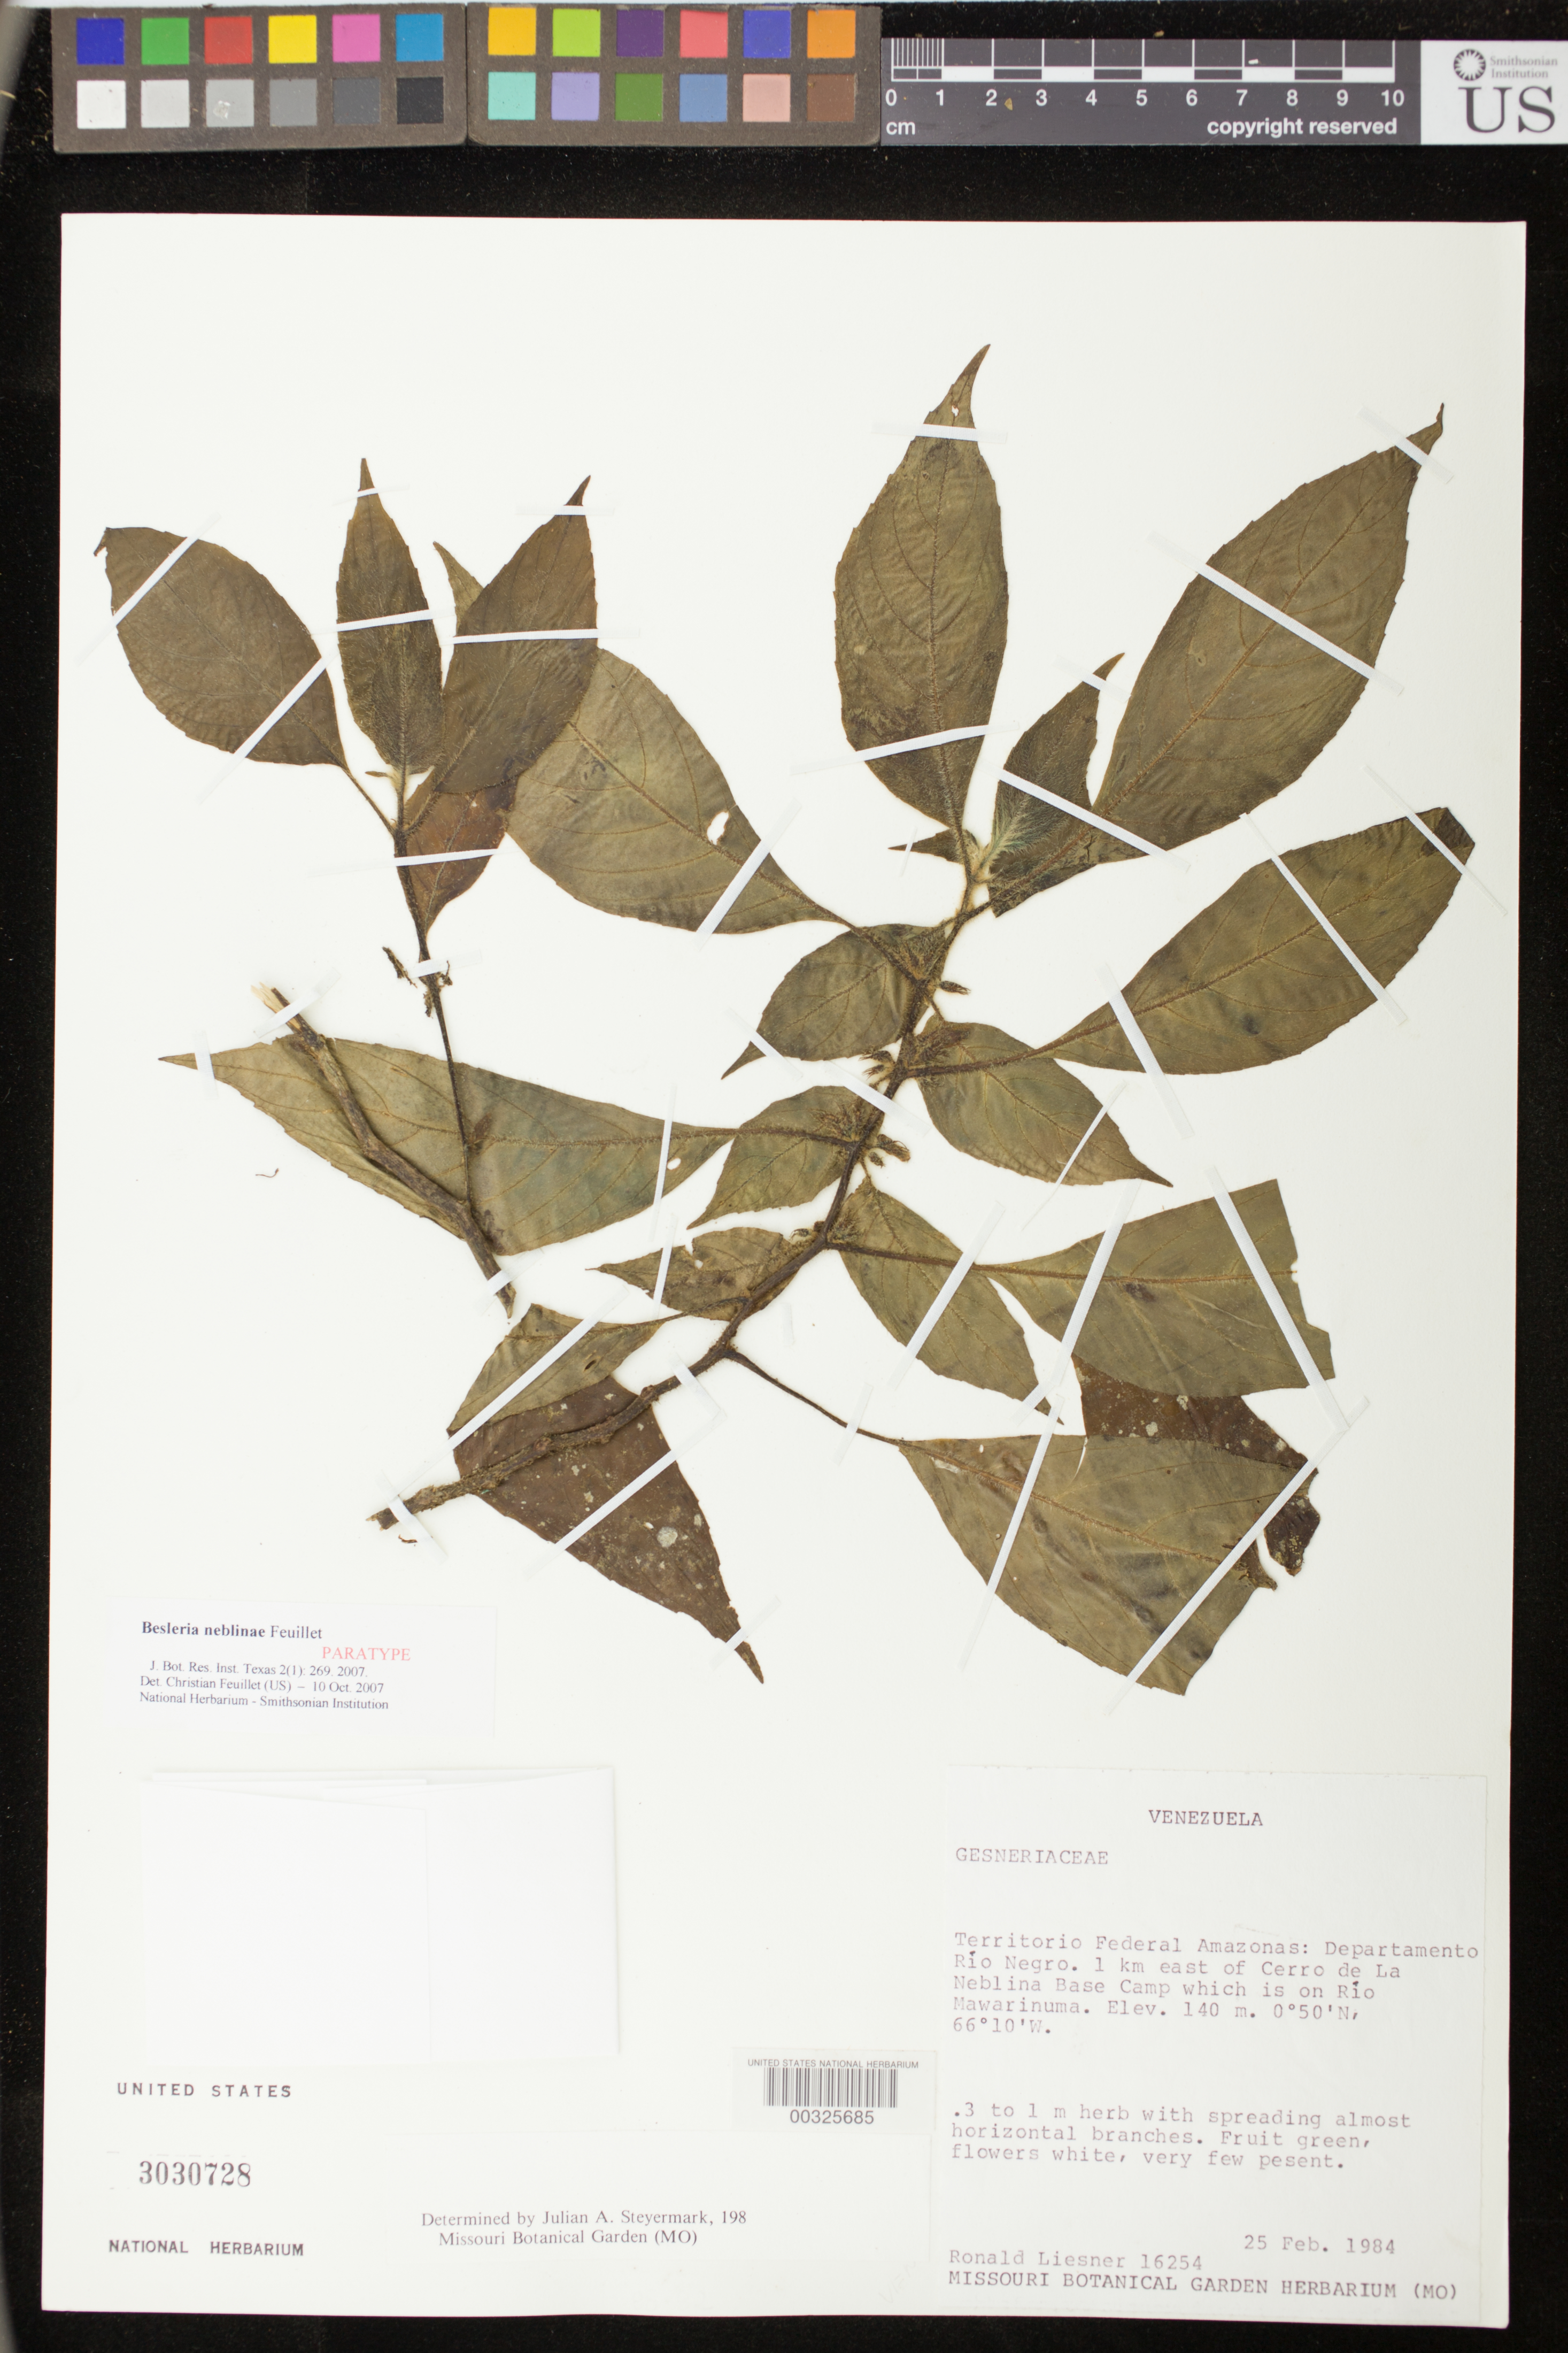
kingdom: Plantae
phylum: Tracheophyta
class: Magnoliopsida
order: Lamiales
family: Gesneriaceae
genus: Besleria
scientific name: Besleria neblinae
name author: Feuillet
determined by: Feuillet, C.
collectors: R. L. Liesner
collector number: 16254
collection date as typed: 25 Feb 1984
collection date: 1984-02-25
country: Venezuela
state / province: Amazonas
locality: Rio Negro Dept., 1 km E of Cerro de la Neblina base camp which is on Rio Mawarinuma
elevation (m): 140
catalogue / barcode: US 3030728